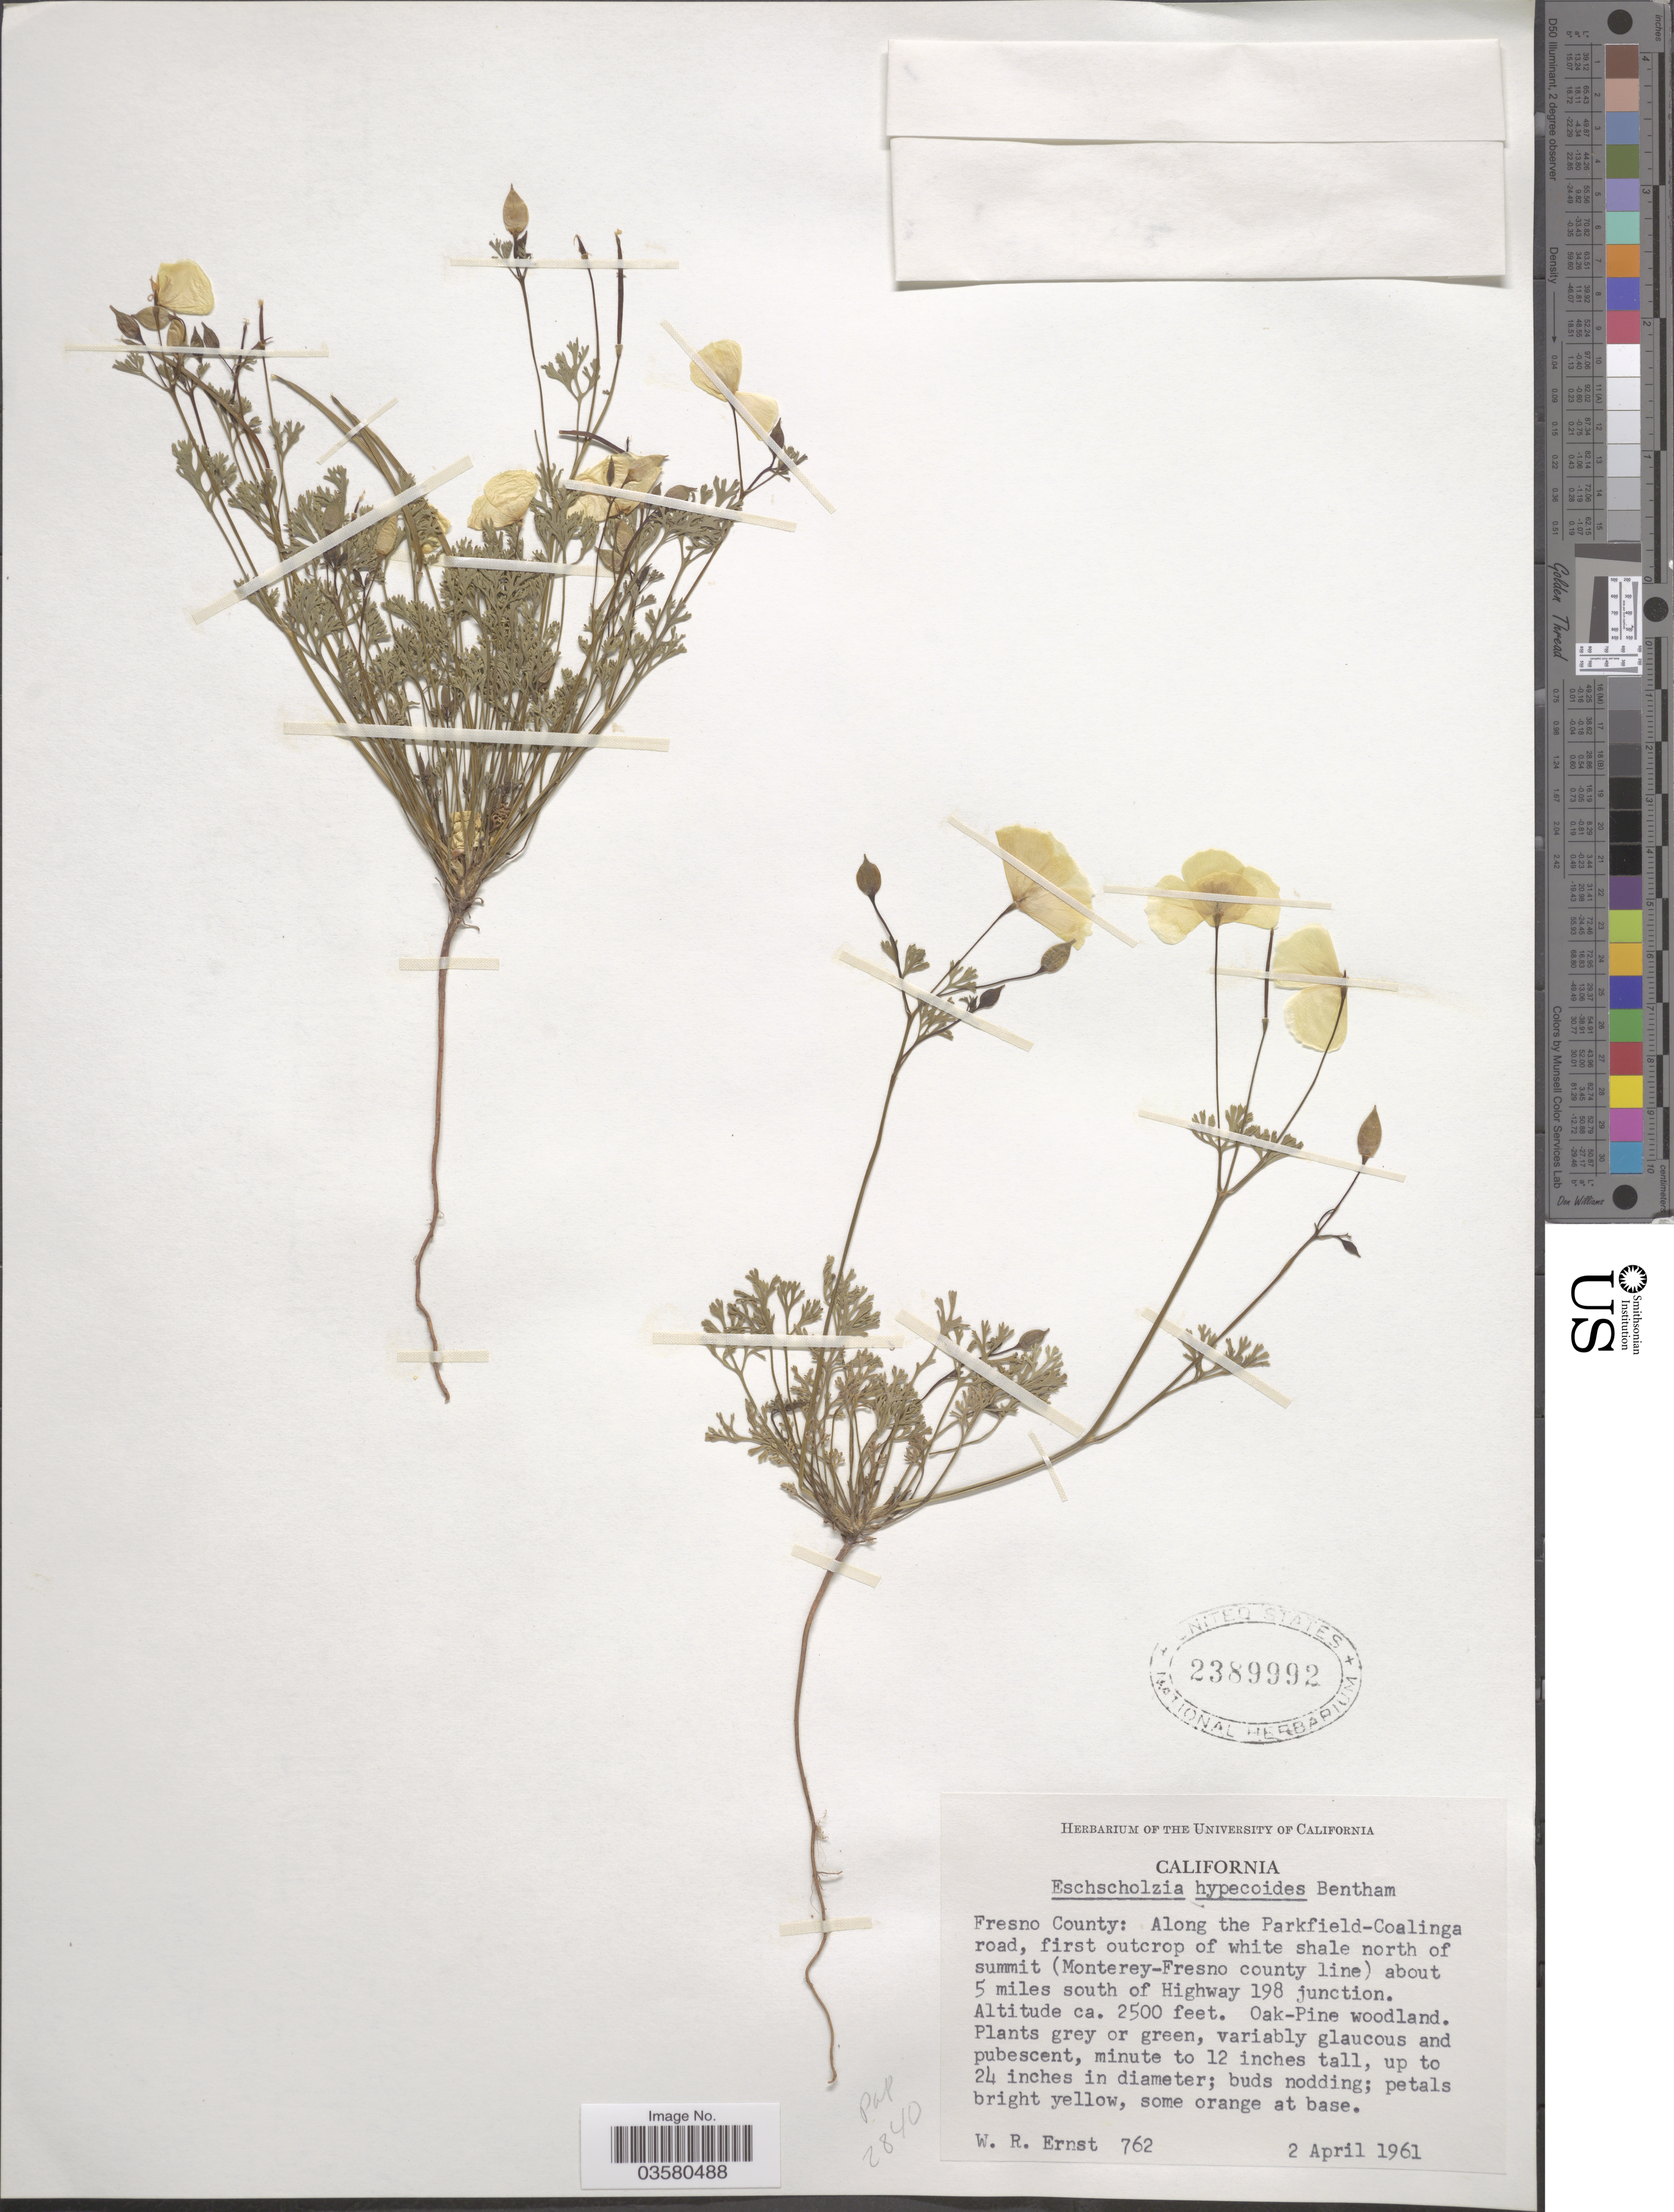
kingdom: Plantae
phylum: Tracheophyta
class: Magnoliopsida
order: Ranunculales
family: Papaveraceae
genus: Eschscholzia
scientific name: Eschscholzia hypecoides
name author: Benth.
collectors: W. R. Ernst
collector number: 762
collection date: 1961-04-02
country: United States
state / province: California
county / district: Fresno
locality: Fresno County: Along the Parkfield-Coalinga road, first outcrop of white shale north of summit (Monterey-Fresno county line) about 5 miles south of Highway 198 junction.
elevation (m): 762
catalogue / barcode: US 2389992